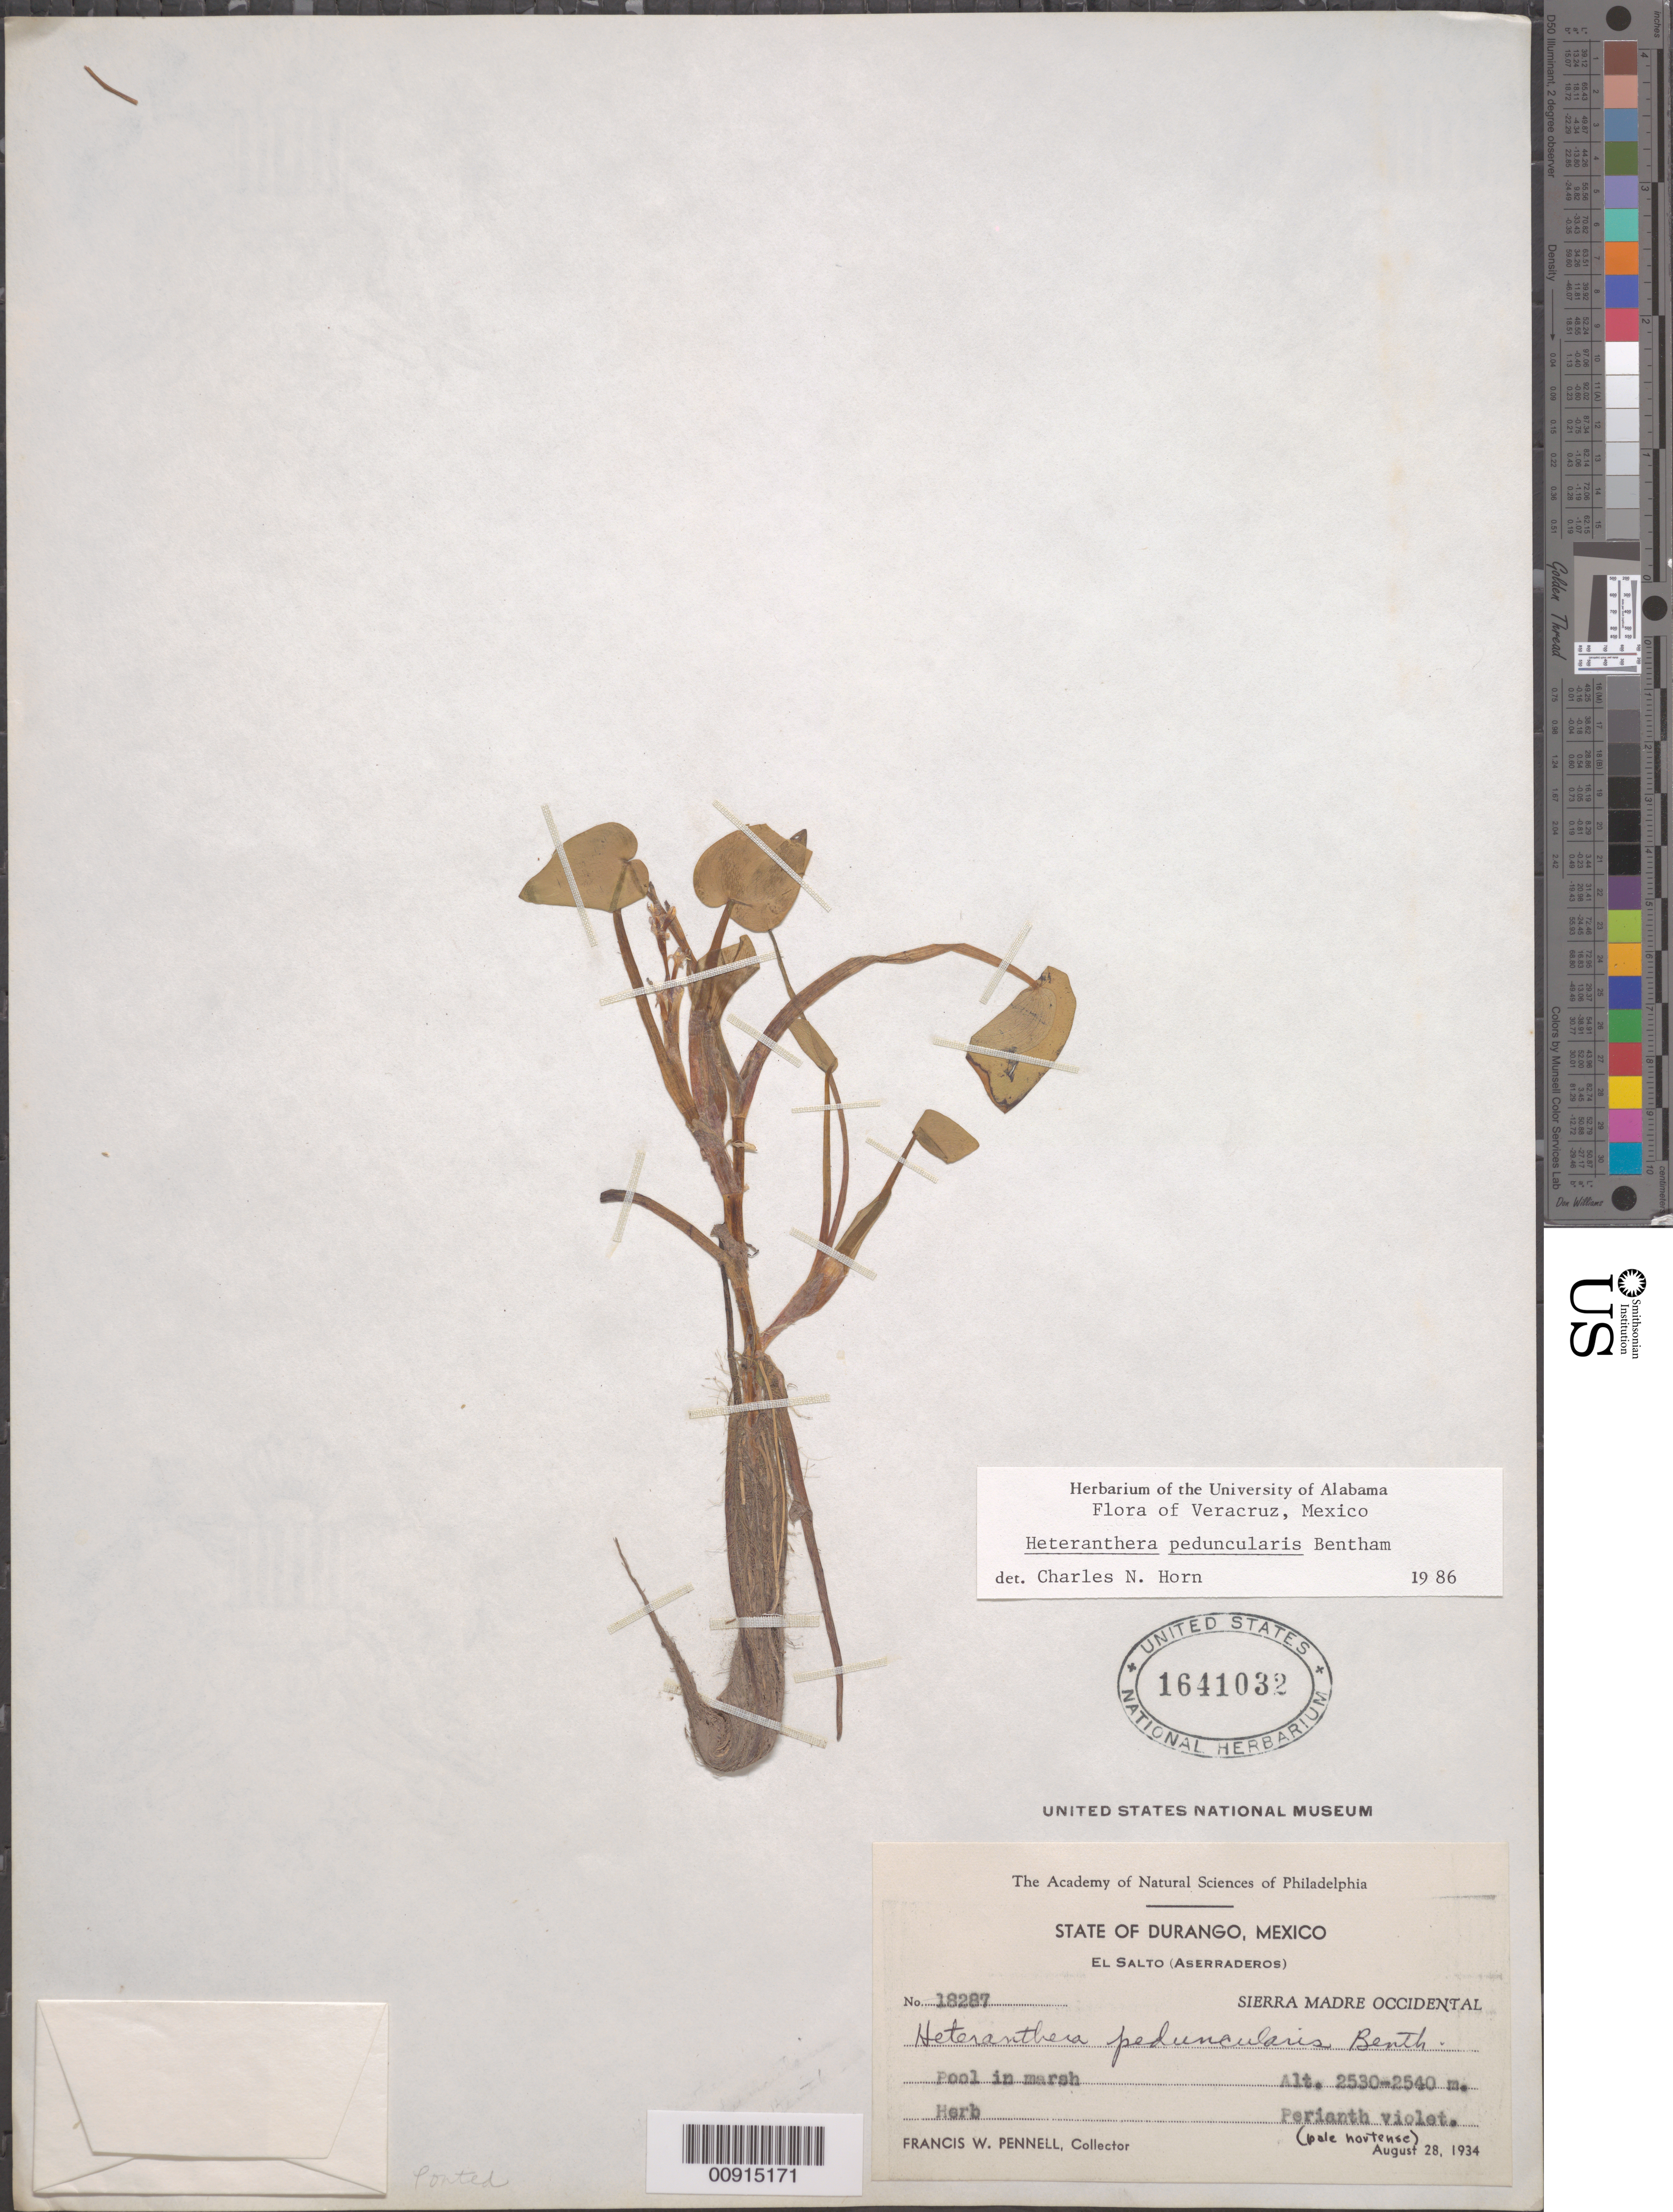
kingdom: Plantae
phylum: Tracheophyta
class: Liliopsida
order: Commelinales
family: Pontederiaceae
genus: Heteranthera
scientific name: Heteranthera peduncularis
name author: Benth.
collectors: F. W. Pennell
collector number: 18287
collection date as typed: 28 Aug 1934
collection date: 1934-08-28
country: Mexico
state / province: Durango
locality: El Salto (Aserraderos). State of Durango. Sierra Madre Occidental.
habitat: Pool in marsh.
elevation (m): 2540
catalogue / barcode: US 1641032